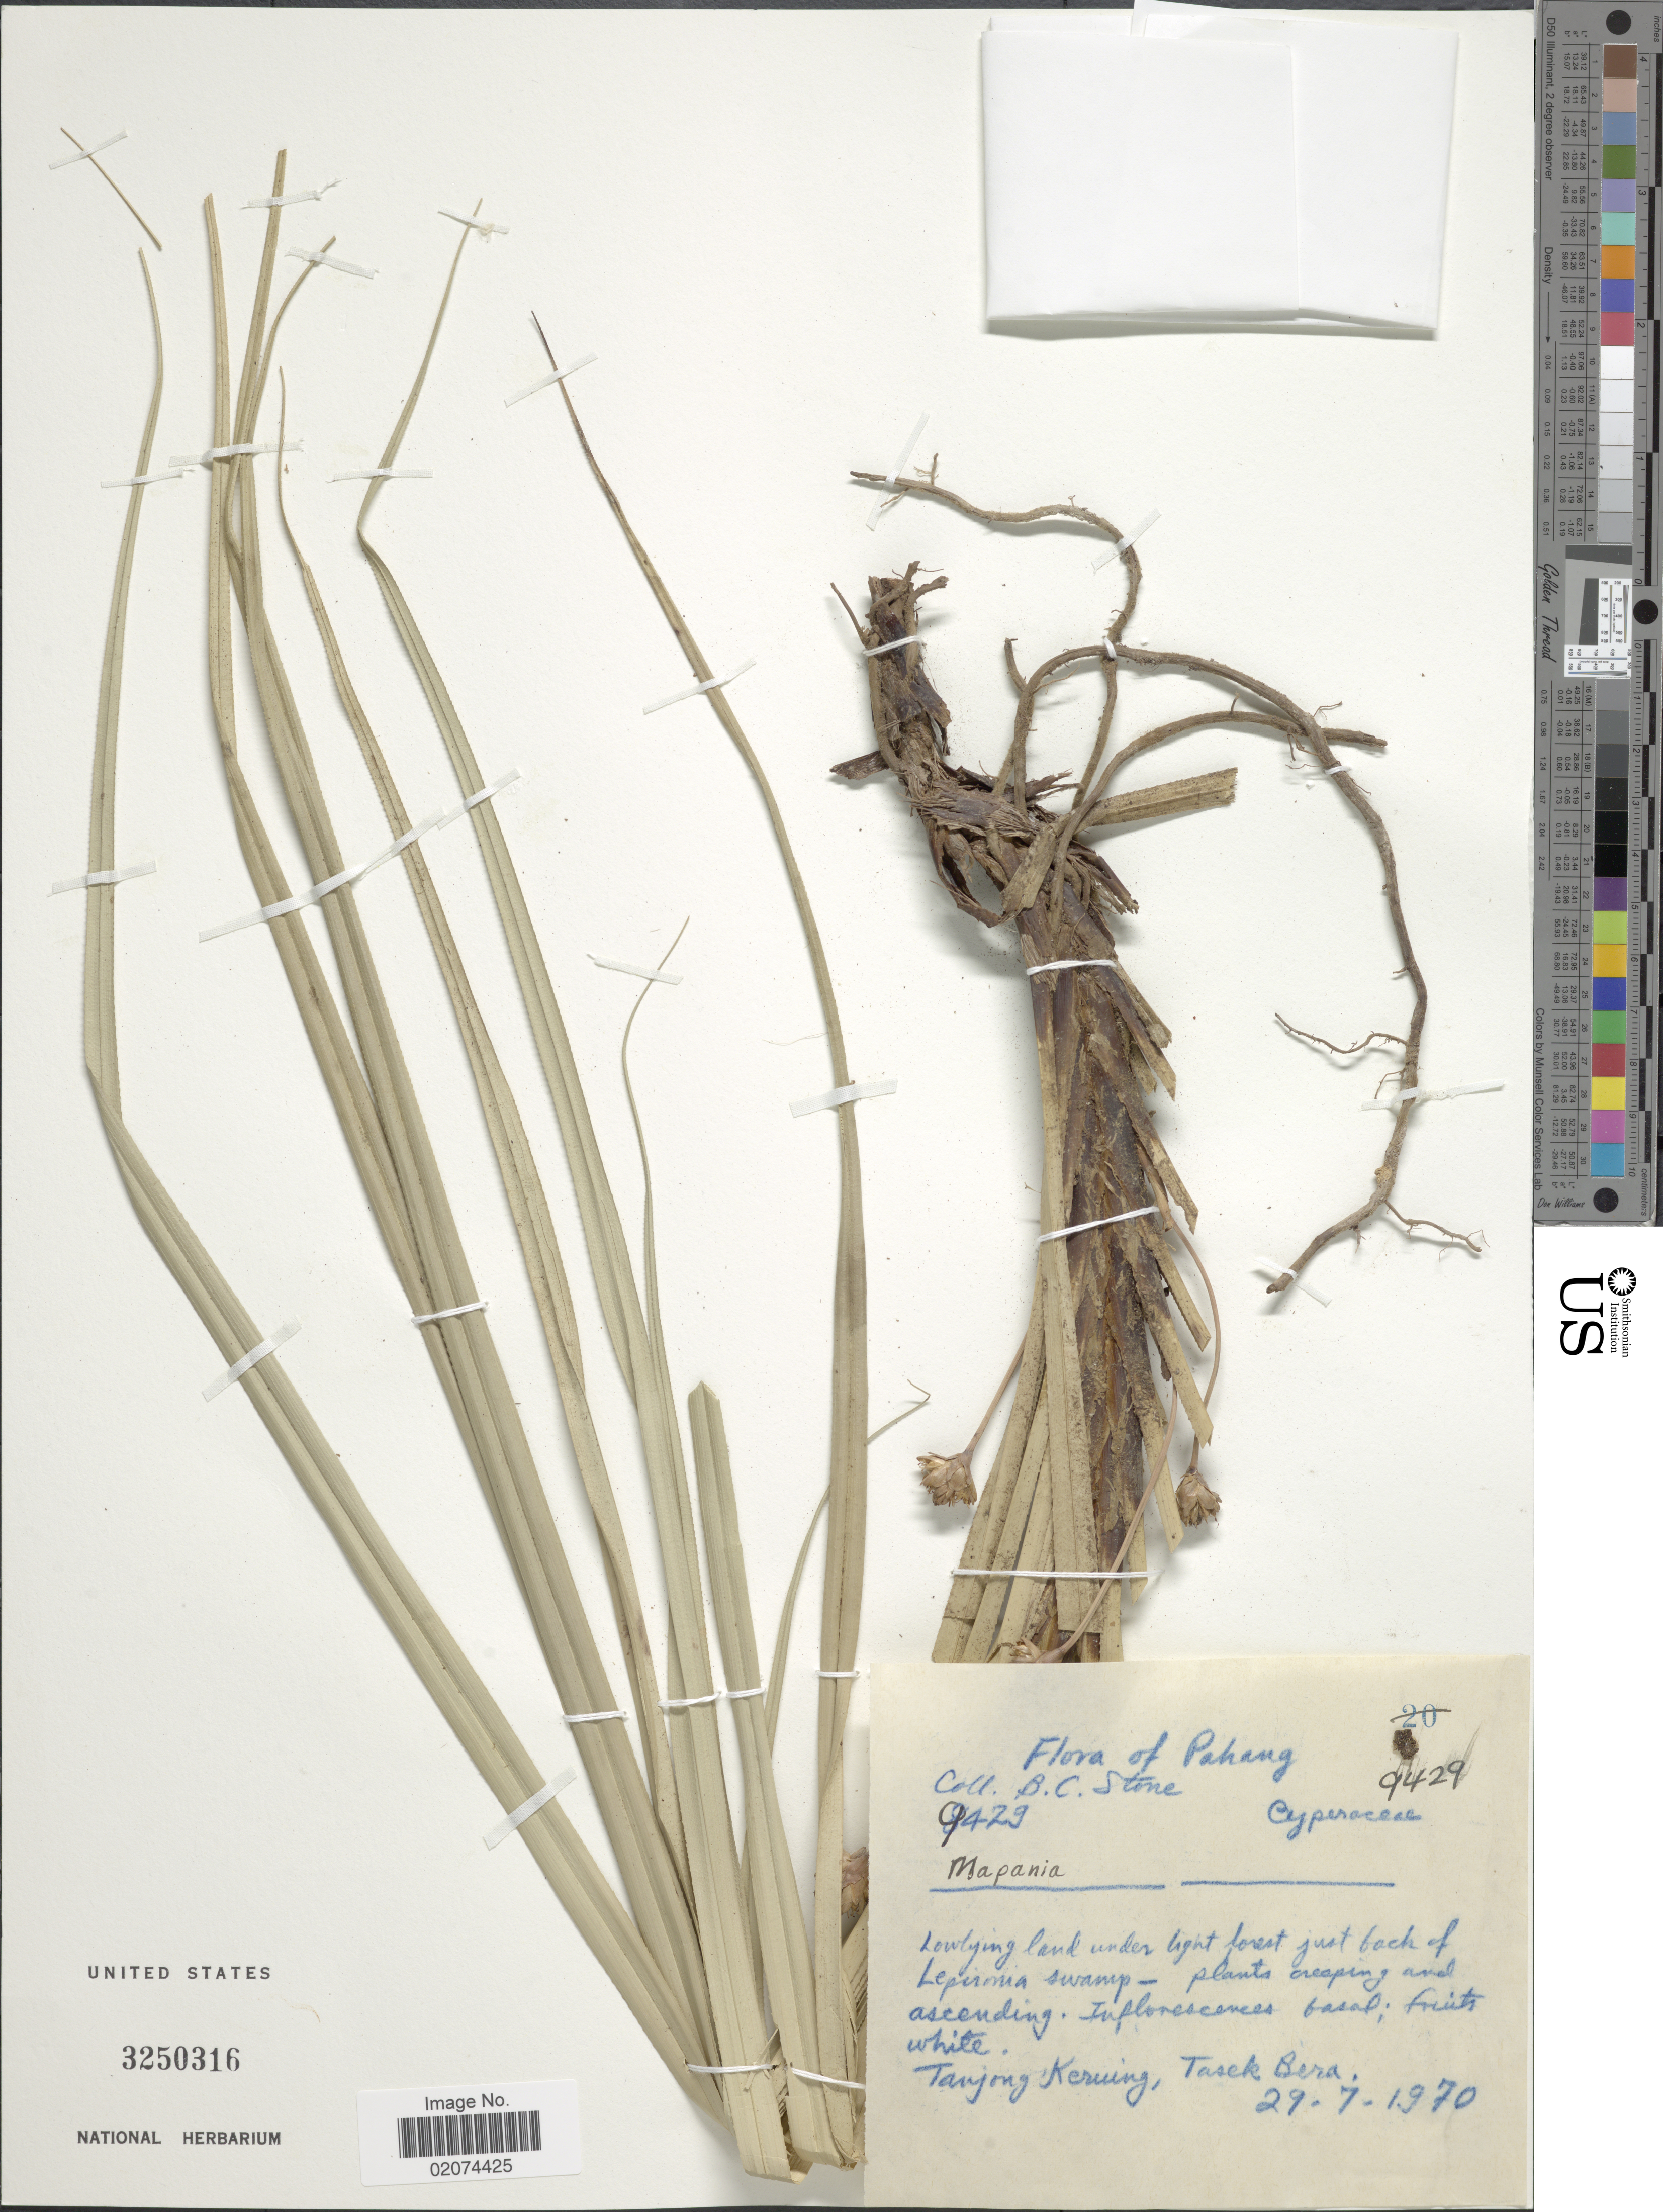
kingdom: Plantae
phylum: Tracheophyta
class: Liliopsida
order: Poales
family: Cyperaceae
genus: Mapania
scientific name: Mapania lorea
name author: Uittien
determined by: Simpson, D. A.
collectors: B. C. Stone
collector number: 9429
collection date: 1970-07-29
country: Malaysia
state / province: Pahang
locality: Tanjong Keruing, Tasek Bera [interpreted]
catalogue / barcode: US 3250316